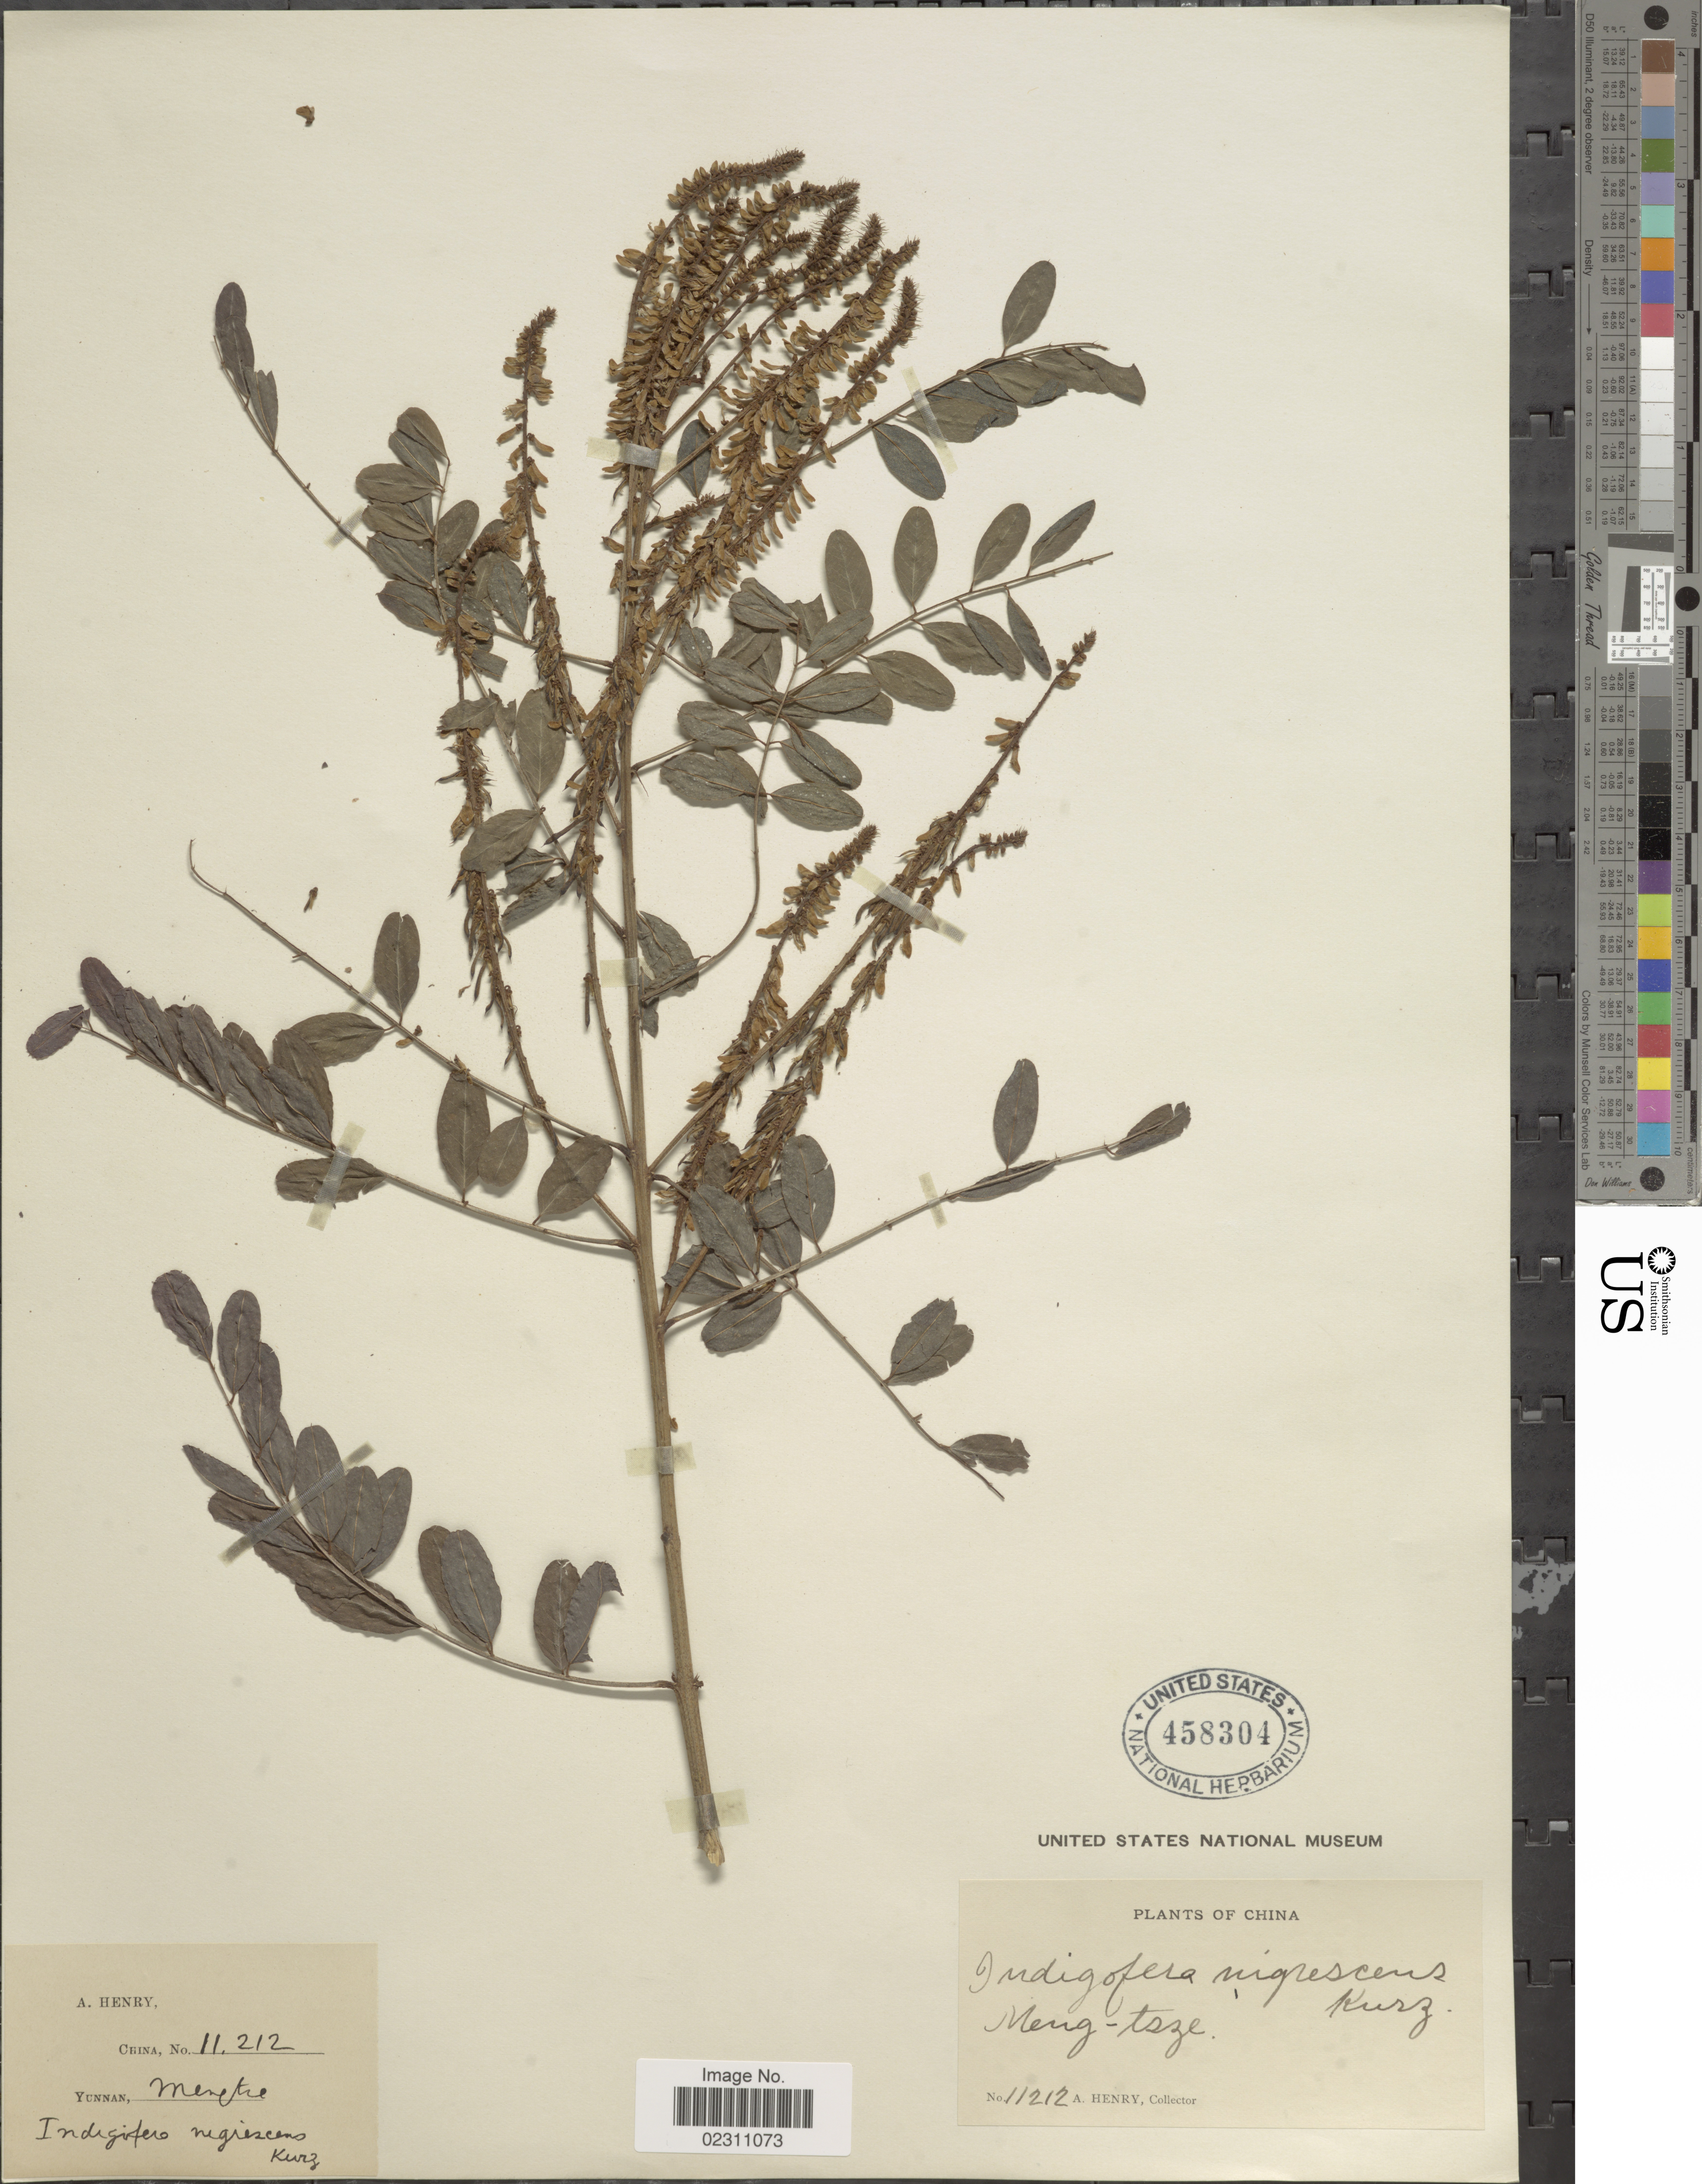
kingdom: Plantae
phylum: Tracheophyta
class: Magnoliopsida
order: Fabales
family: Fabaceae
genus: Indigofera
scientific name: Indigofera nigrescens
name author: Kurz ex King & Prain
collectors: A. Henry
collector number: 11212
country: China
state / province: Yunnan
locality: Meng-tsze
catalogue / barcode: US 458304